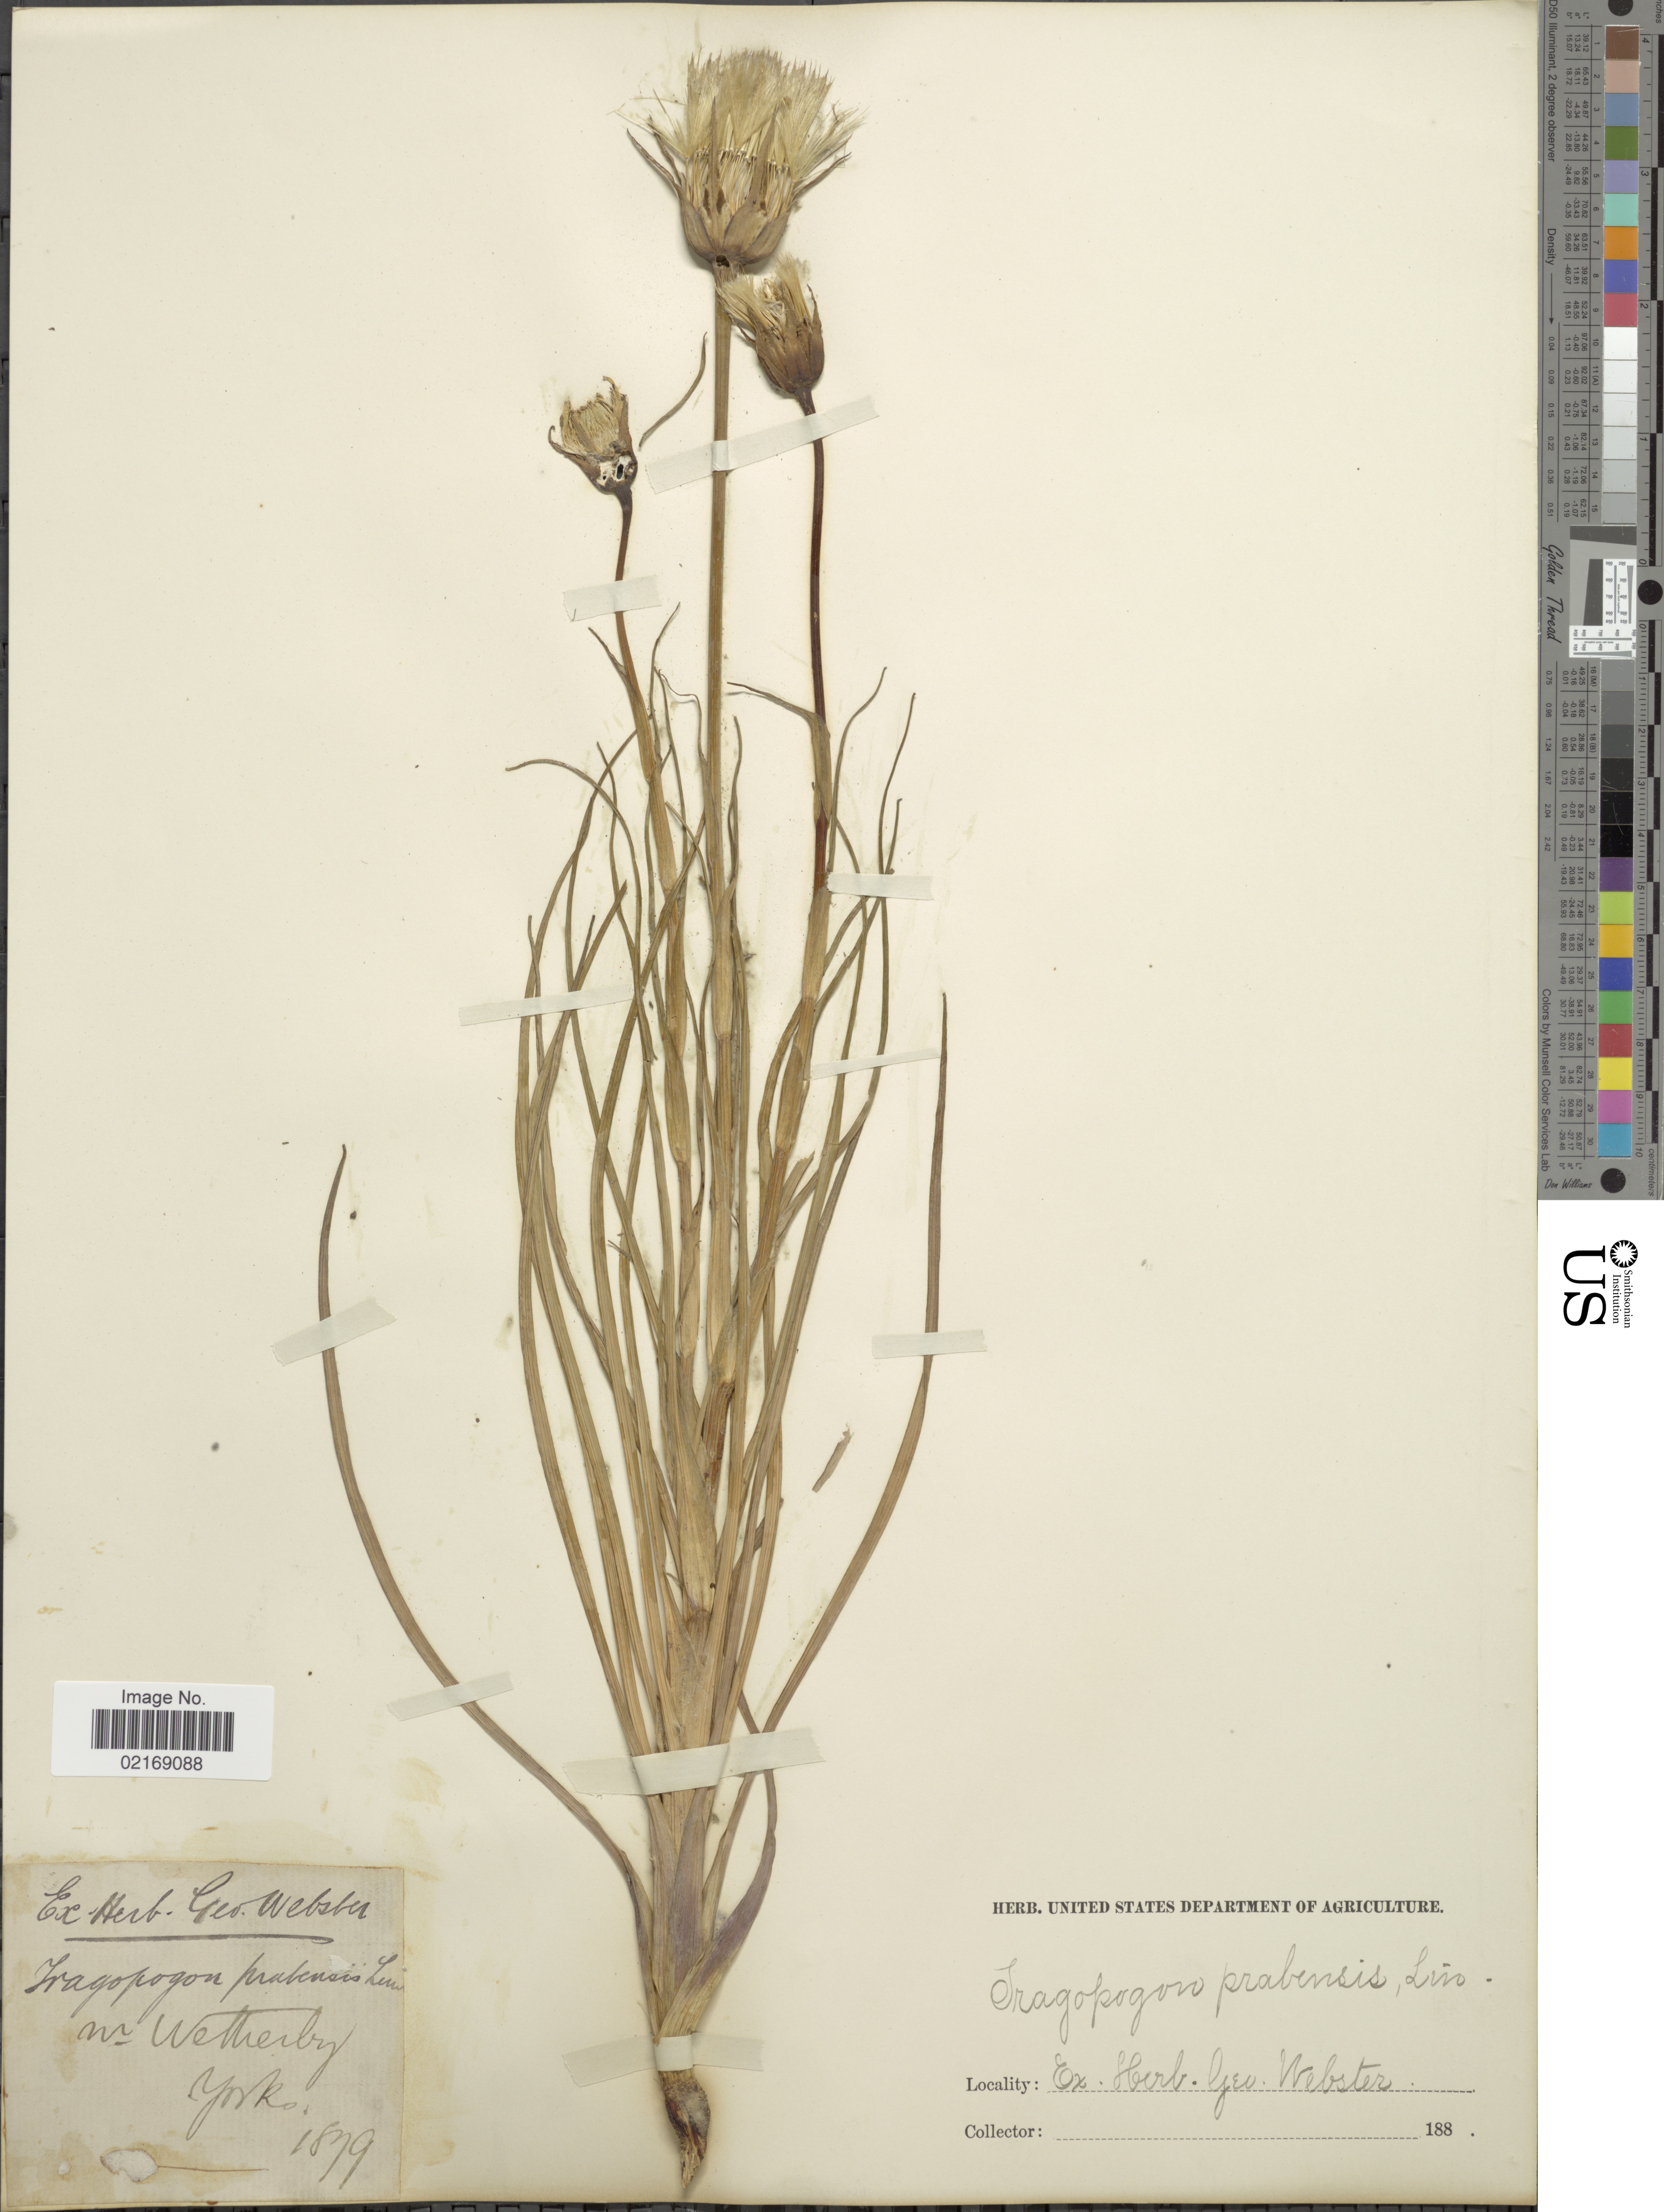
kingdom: Plantae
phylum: Tracheophyta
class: Magnoliopsida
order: Asterales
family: Asteraceae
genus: Tragopogon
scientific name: Tragopogon pratensis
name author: L.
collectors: ex herb. Geo. Webster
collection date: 1879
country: United Kingdom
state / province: England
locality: Wetherby, Yorks.